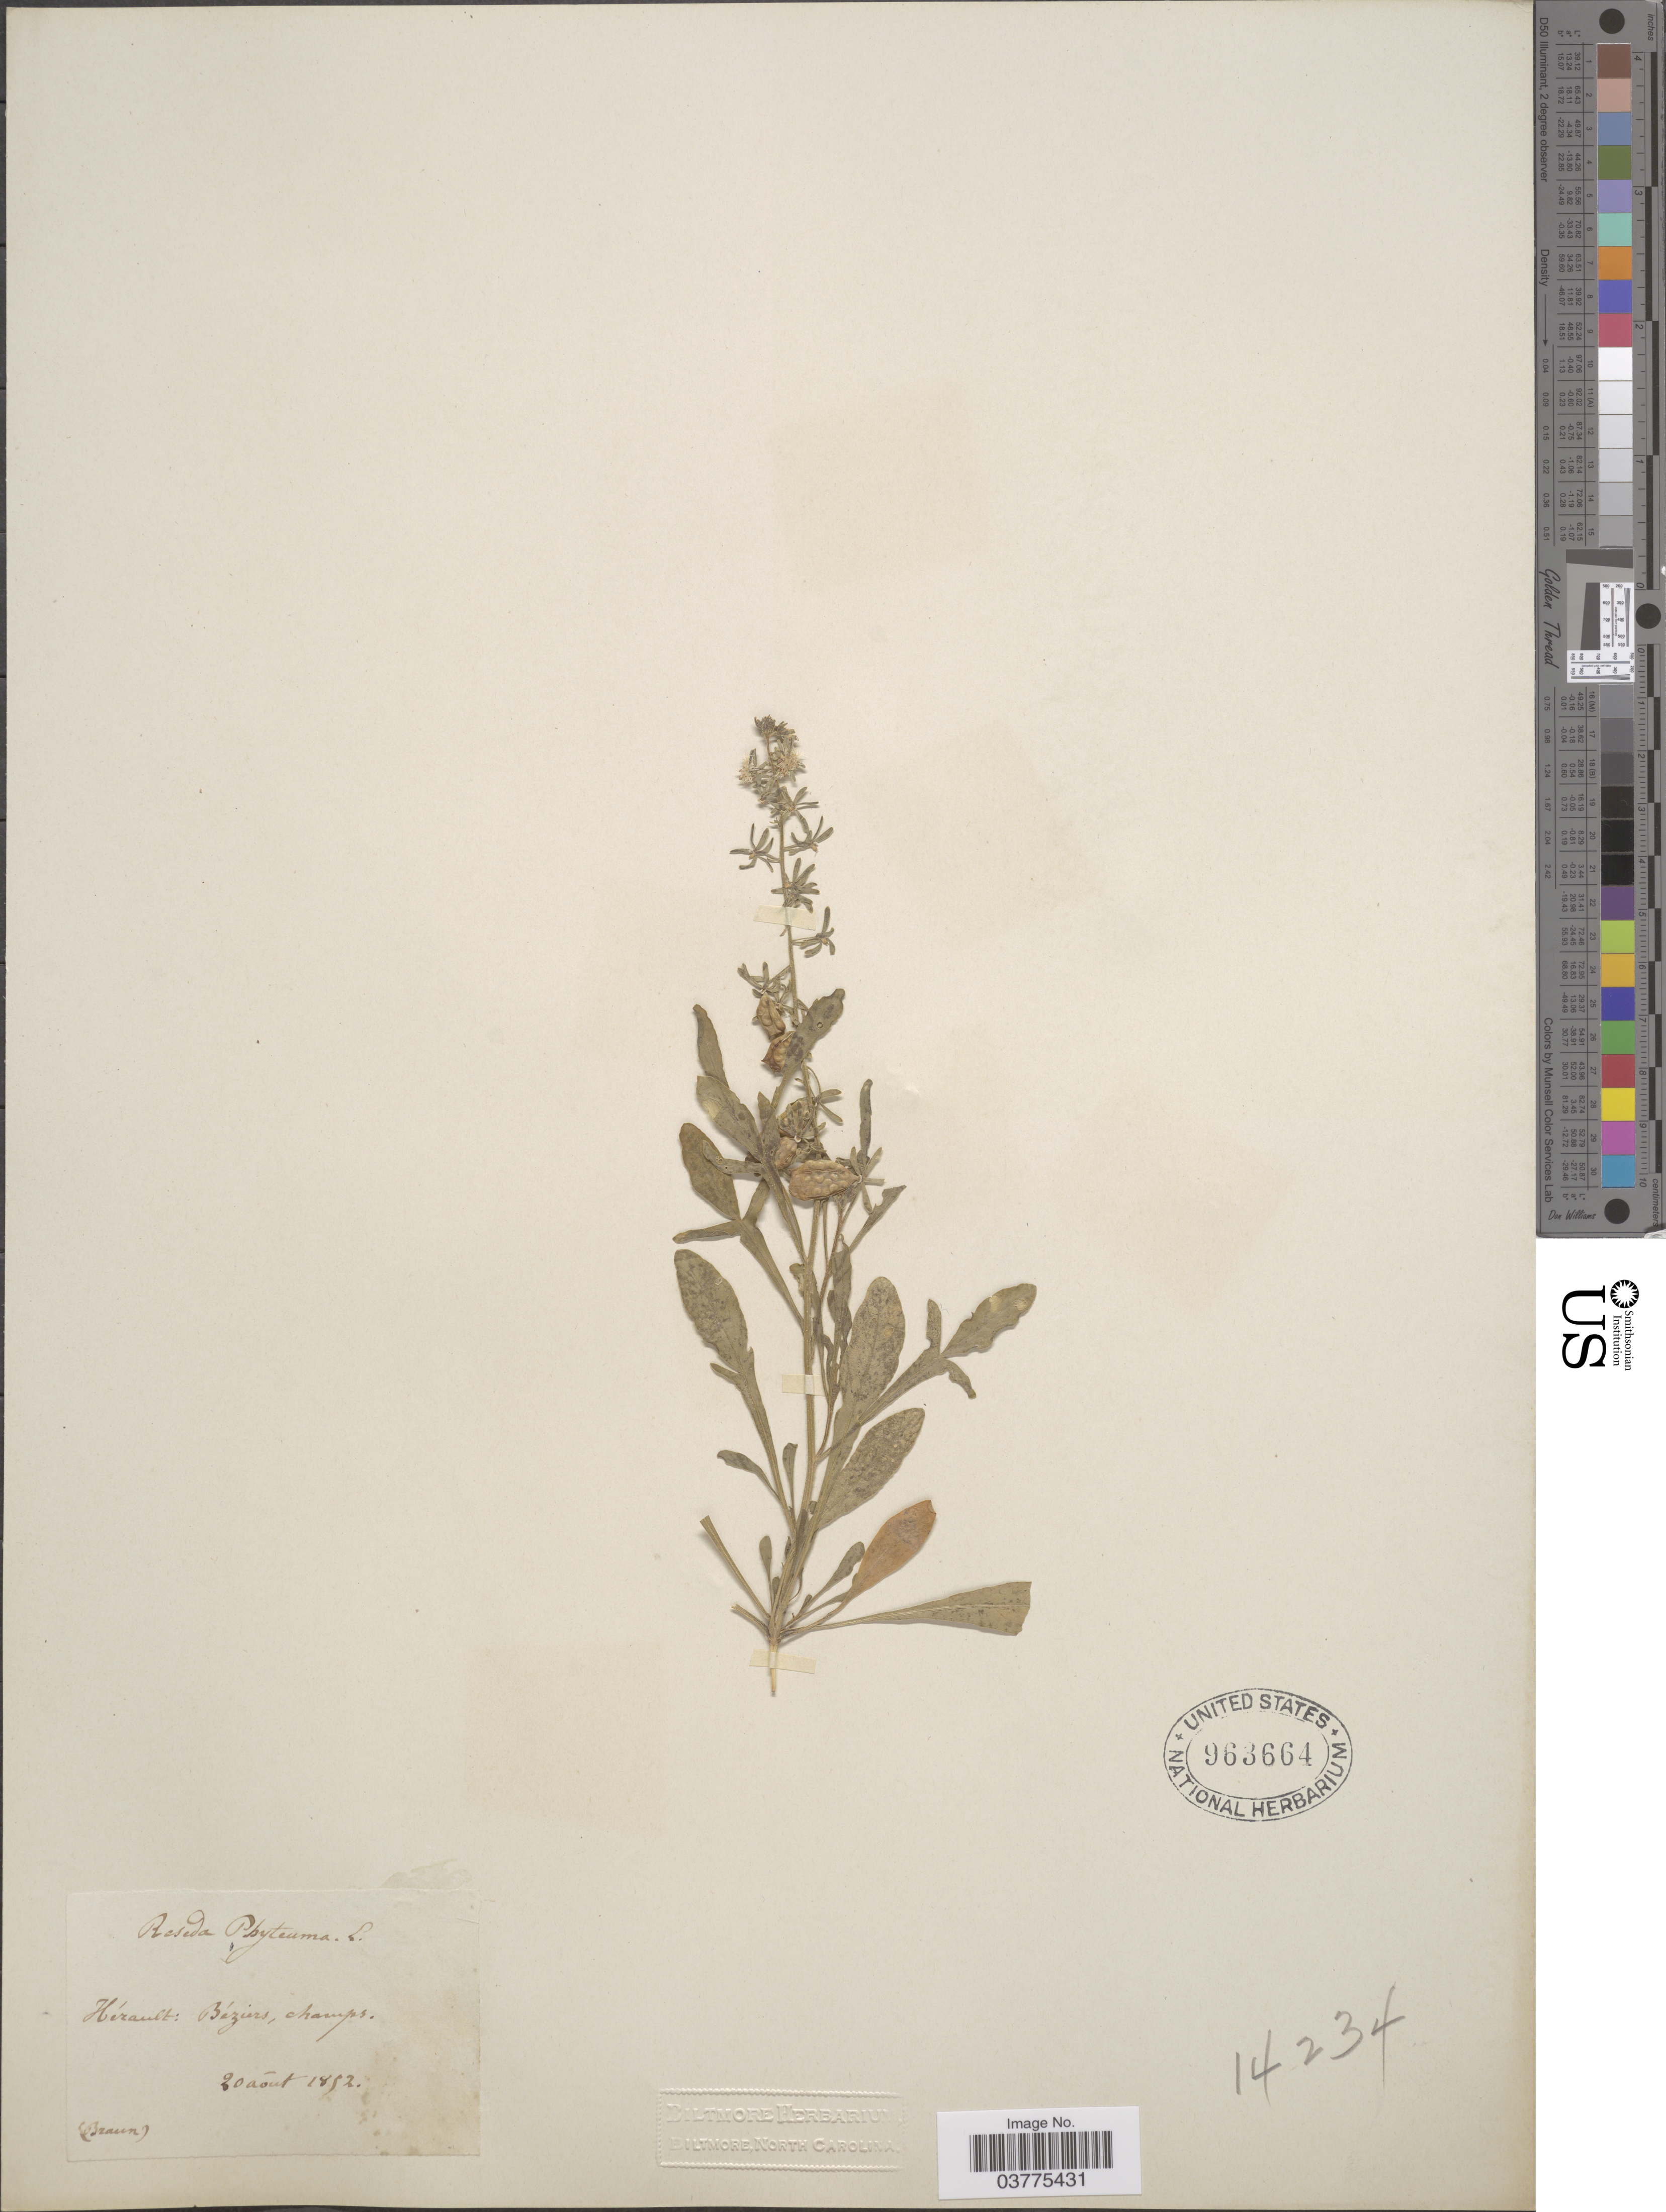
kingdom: Plantae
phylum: Tracheophyta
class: Magnoliopsida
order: Brassicales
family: Resedaceae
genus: Reseda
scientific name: Reseda phyteuma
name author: L.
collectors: Braun, --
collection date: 1892-08-20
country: France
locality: Hérault: Béziers, champs.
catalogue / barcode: US 963664